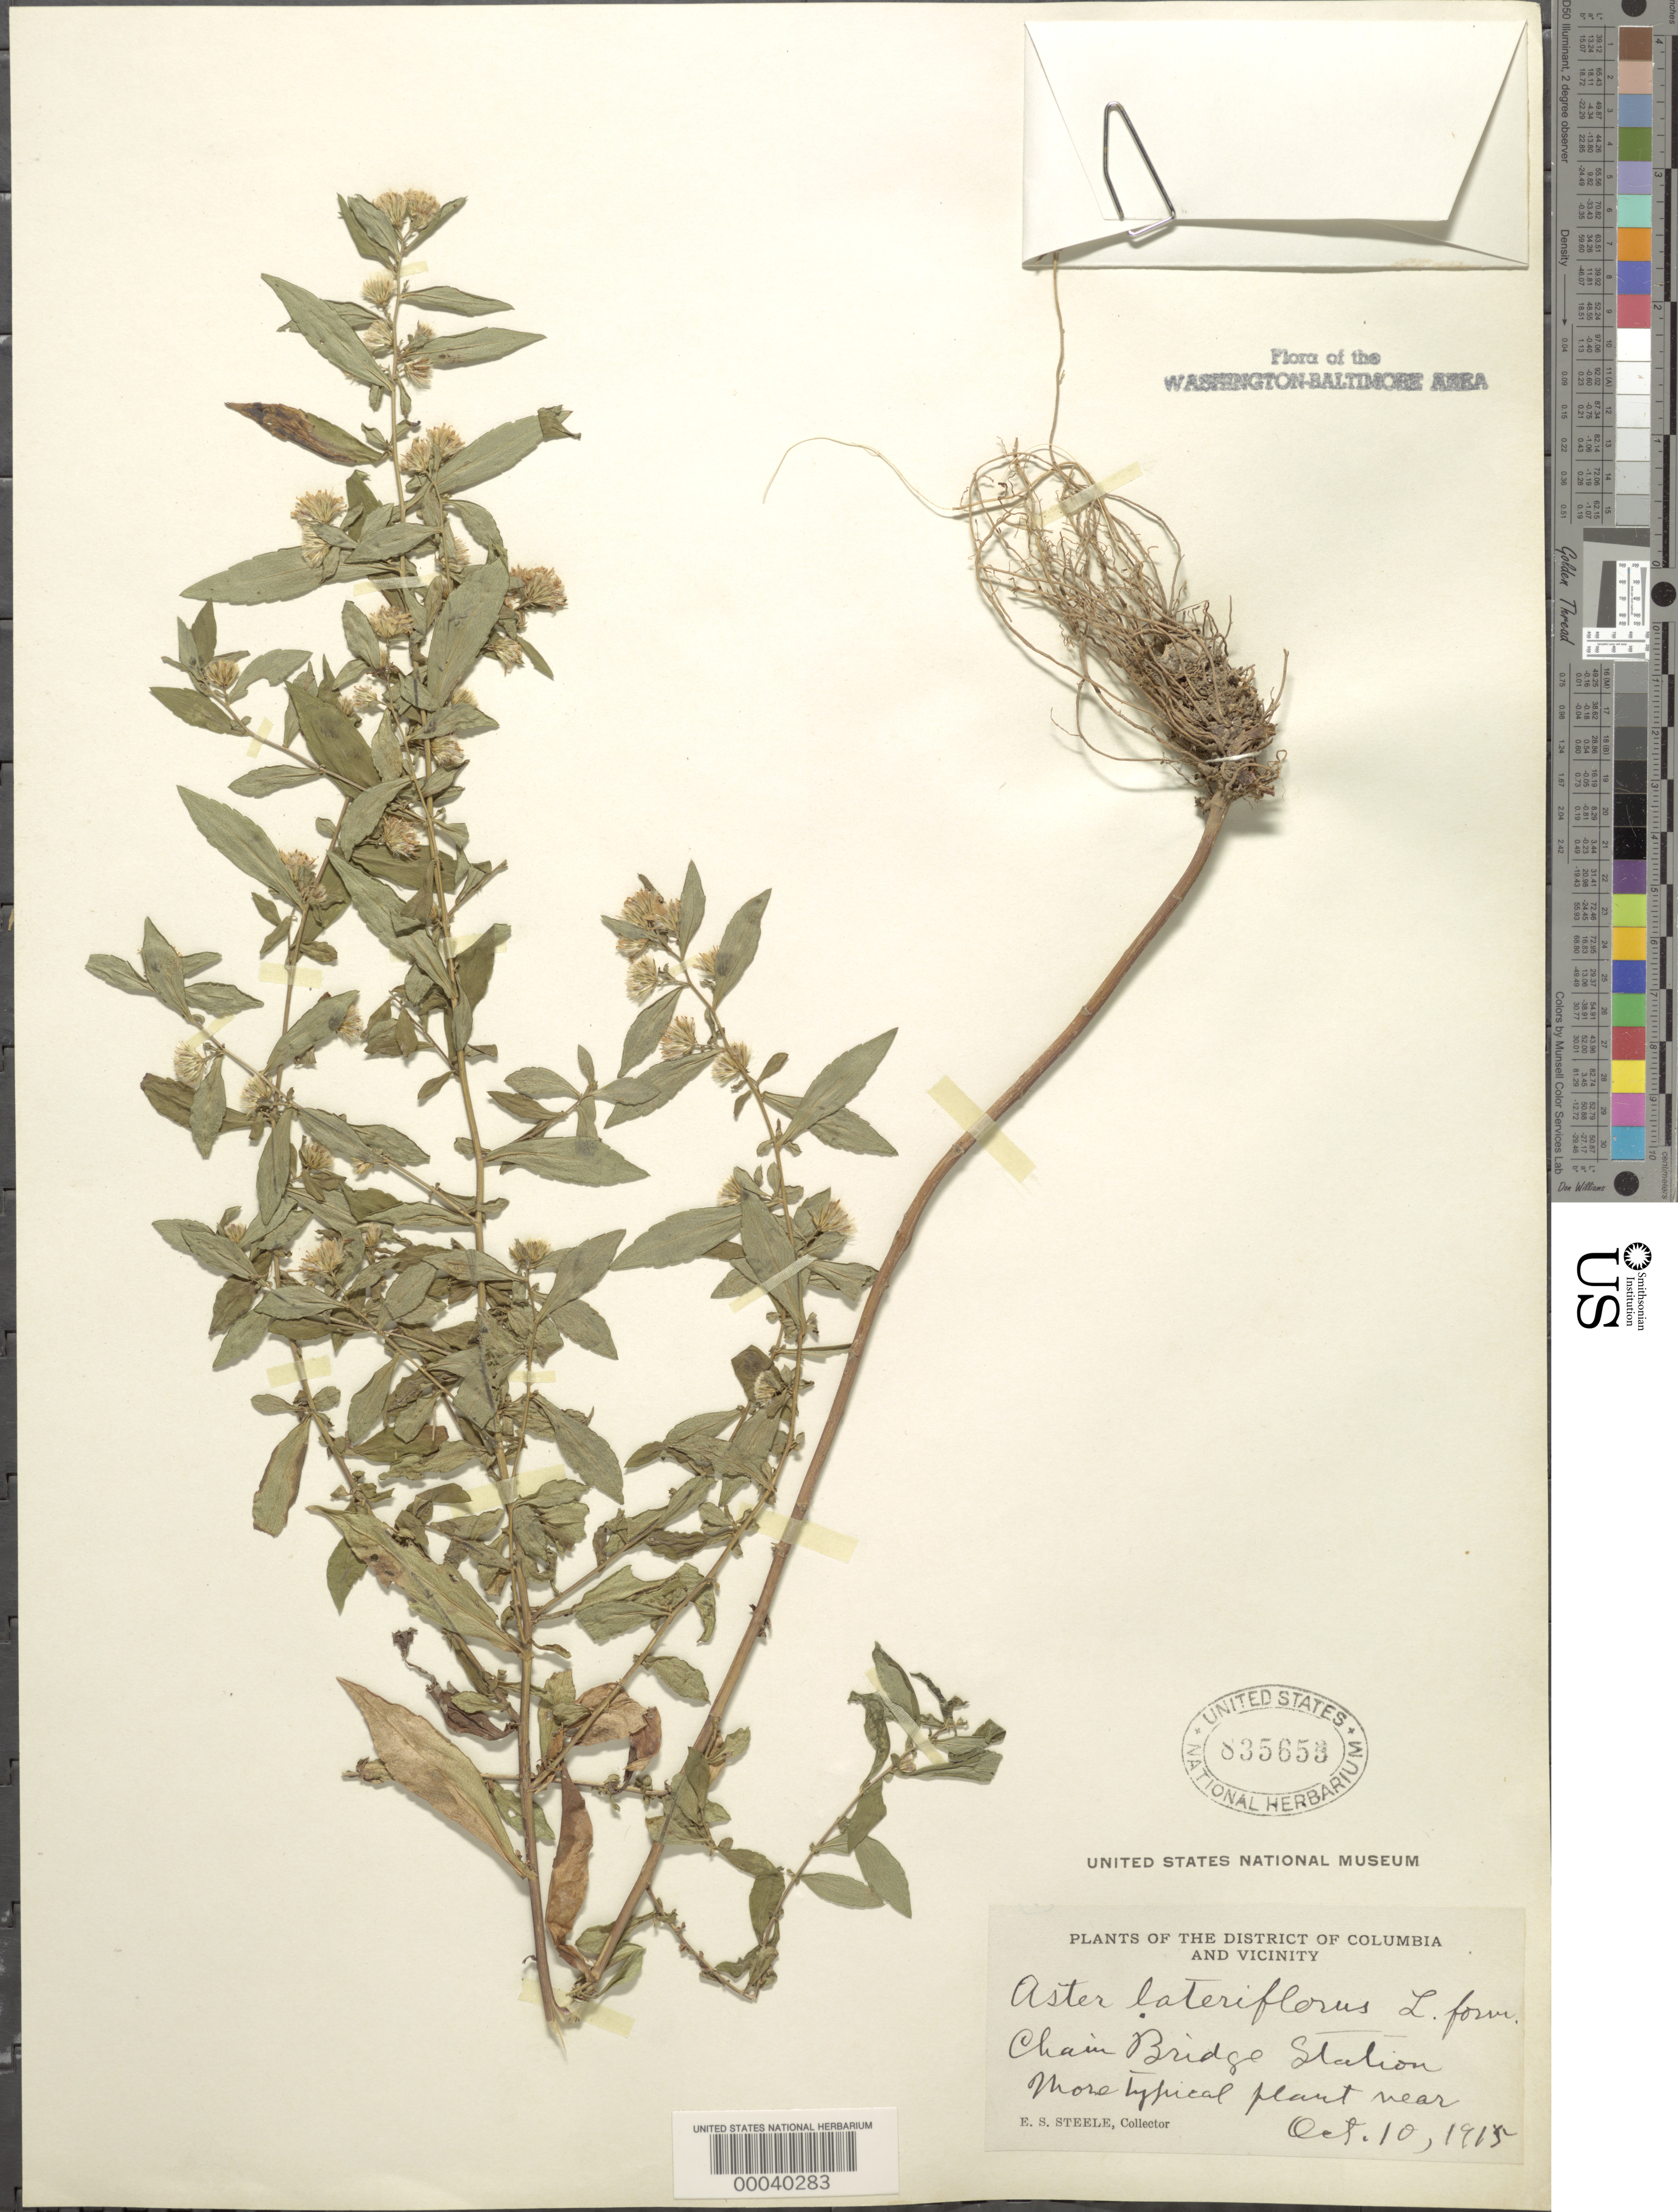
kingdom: Plantae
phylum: Tracheophyta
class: Magnoliopsida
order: Asterales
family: Asteraceae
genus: Symphyotrichum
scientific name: Symphyotrichum lateriflorum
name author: (L.) Á. Löve & D. Löve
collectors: E. Steele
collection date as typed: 10 Oct 1915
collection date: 1915-10-10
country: United States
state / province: District of Columbia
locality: Chain Bridge Station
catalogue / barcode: US 835653